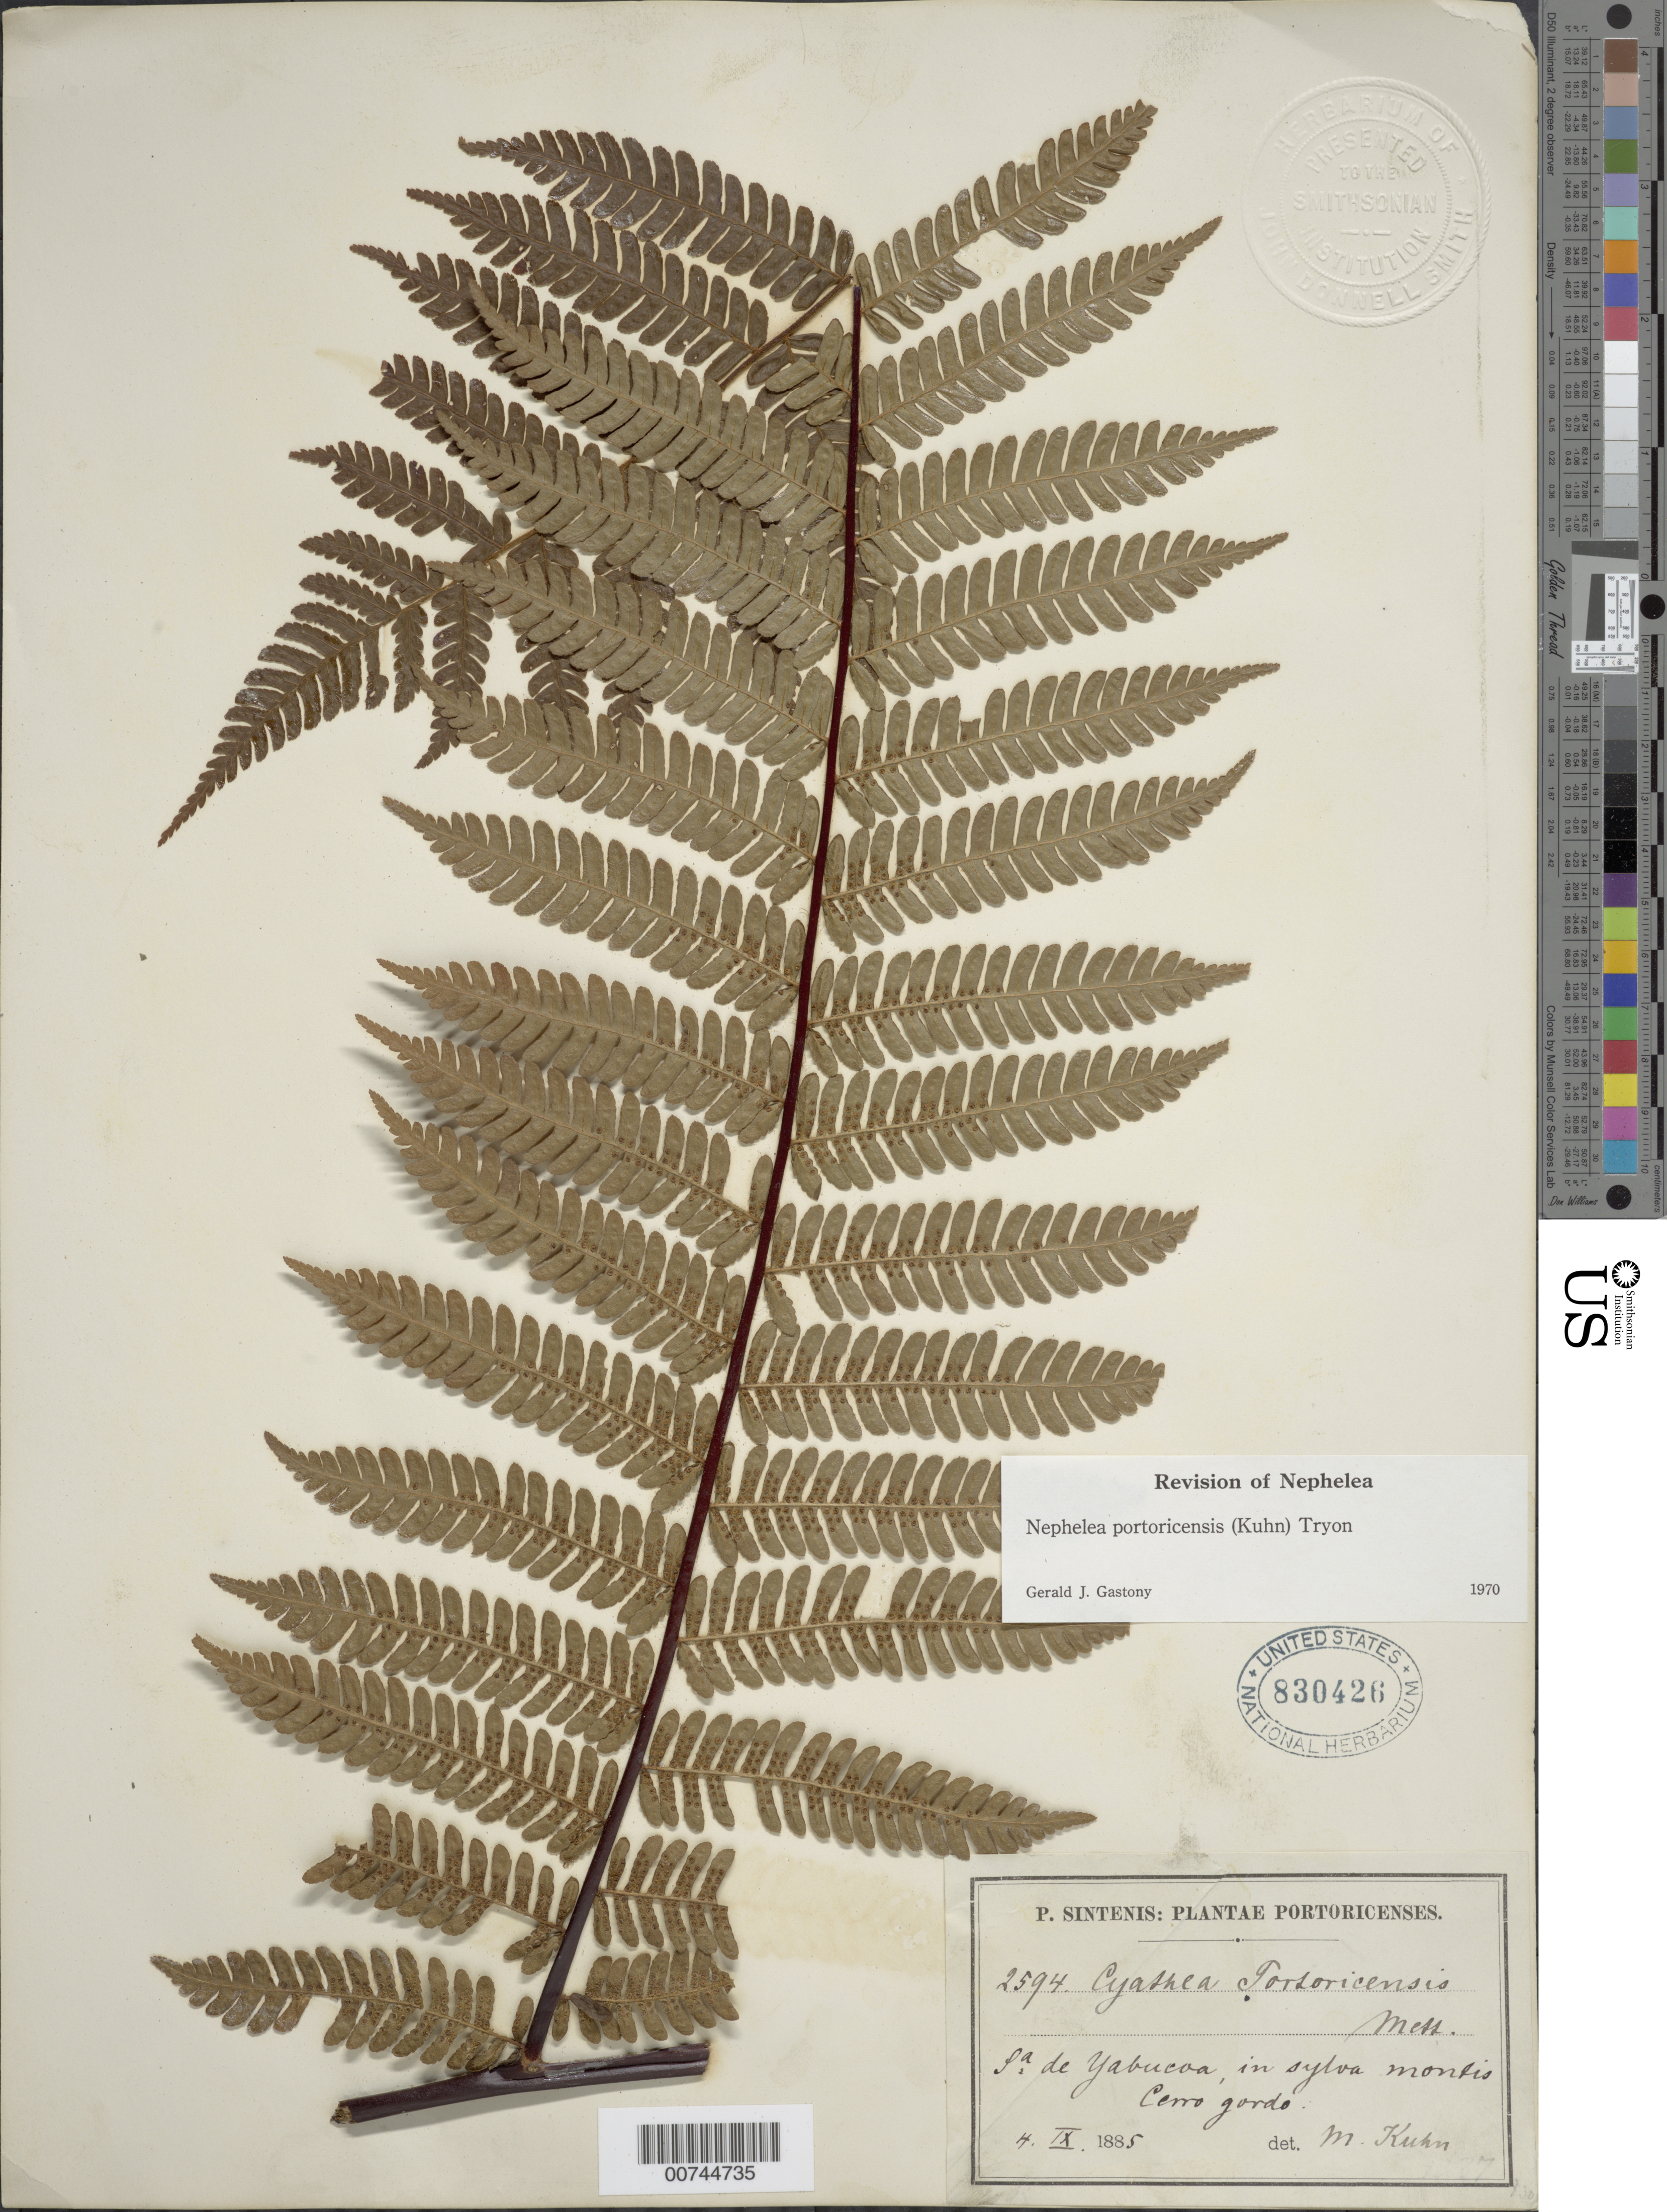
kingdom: Plantae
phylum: Tracheophyta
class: Polypodiopsida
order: Cyatheales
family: Cyatheaceae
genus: Alsophila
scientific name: Alsophila portoricensis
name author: (Spreng. ex Kuhn) D.S. Conant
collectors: P. Sintenis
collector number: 2594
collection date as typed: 04 Sep 1885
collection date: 1885-09-04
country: Puerto Rico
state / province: Yabucoa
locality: Sa. De Yabucoa, in sylva montis Cerro Gordo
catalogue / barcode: US 830426